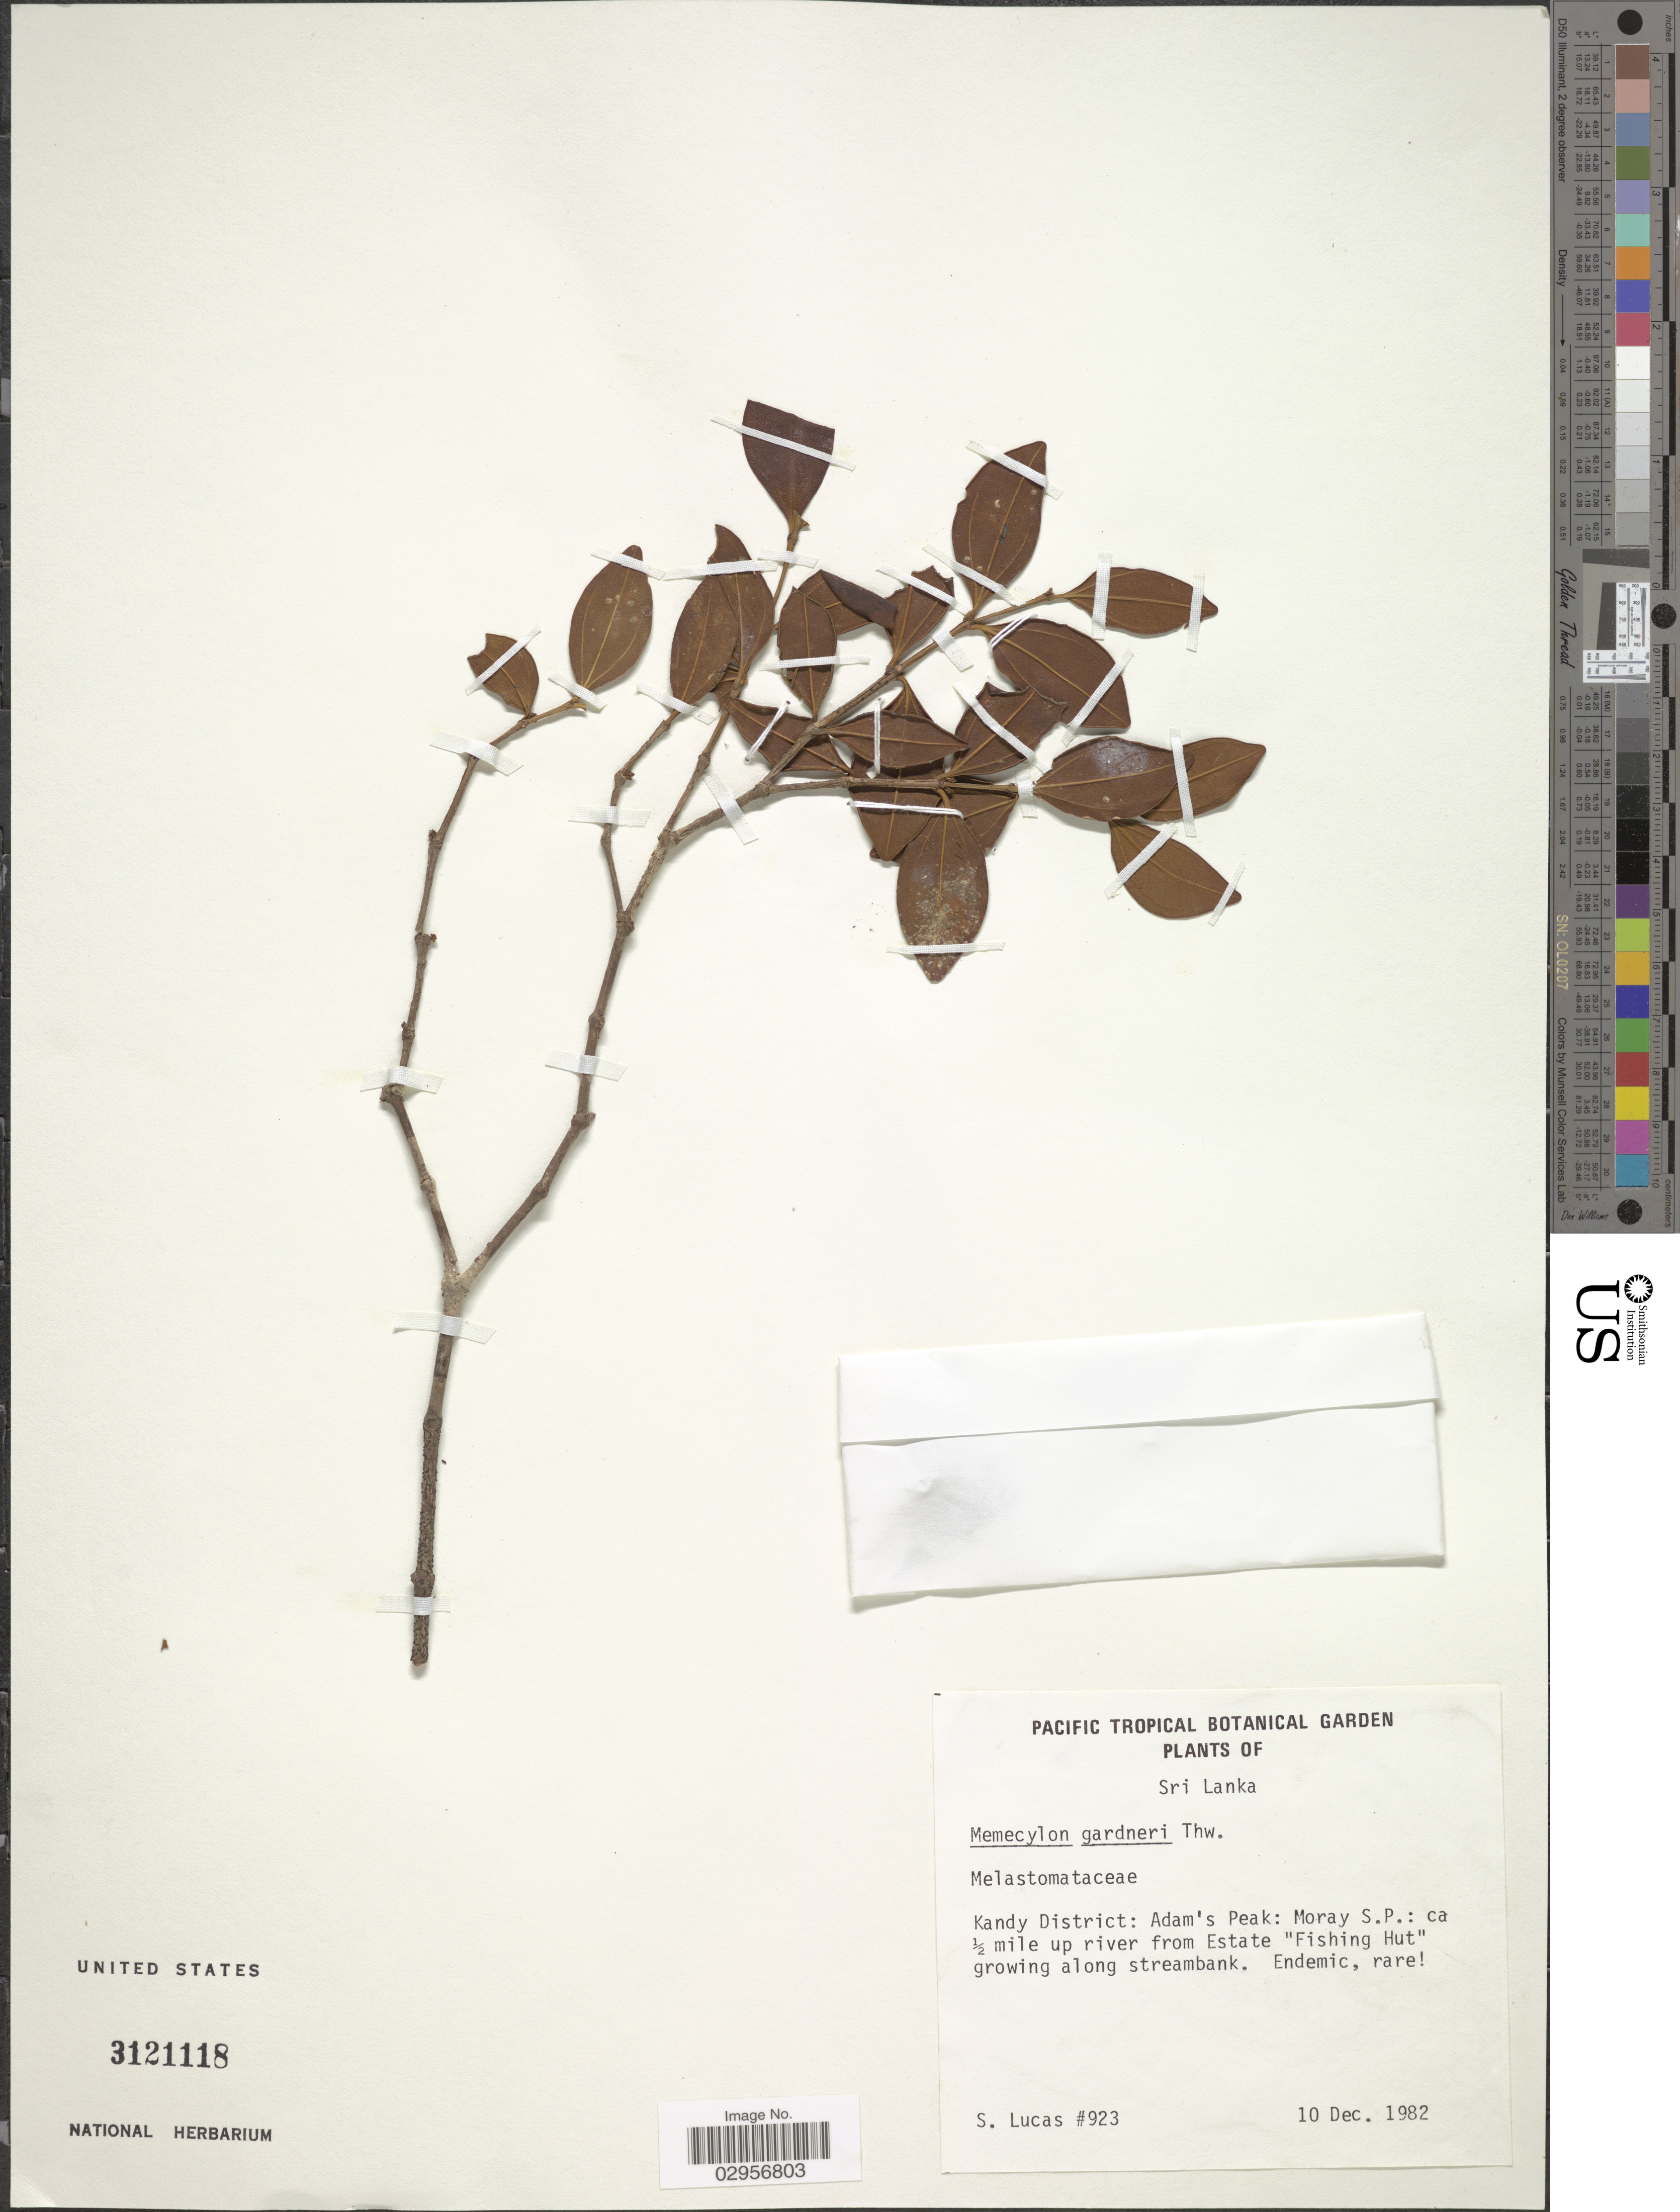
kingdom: Plantae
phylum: Tracheophyta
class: Magnoliopsida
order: Myrtales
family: Melastomataceae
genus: Lijndenia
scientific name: Lijndenia gardneri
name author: K. Bremer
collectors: S. Lucas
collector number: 923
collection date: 1982-12-10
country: Sri Lanka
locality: Kandy District: Adam's Peak: Moray S.P.: ca ½ mile up river from Estate "Fishing Hut".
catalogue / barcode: US 3121118